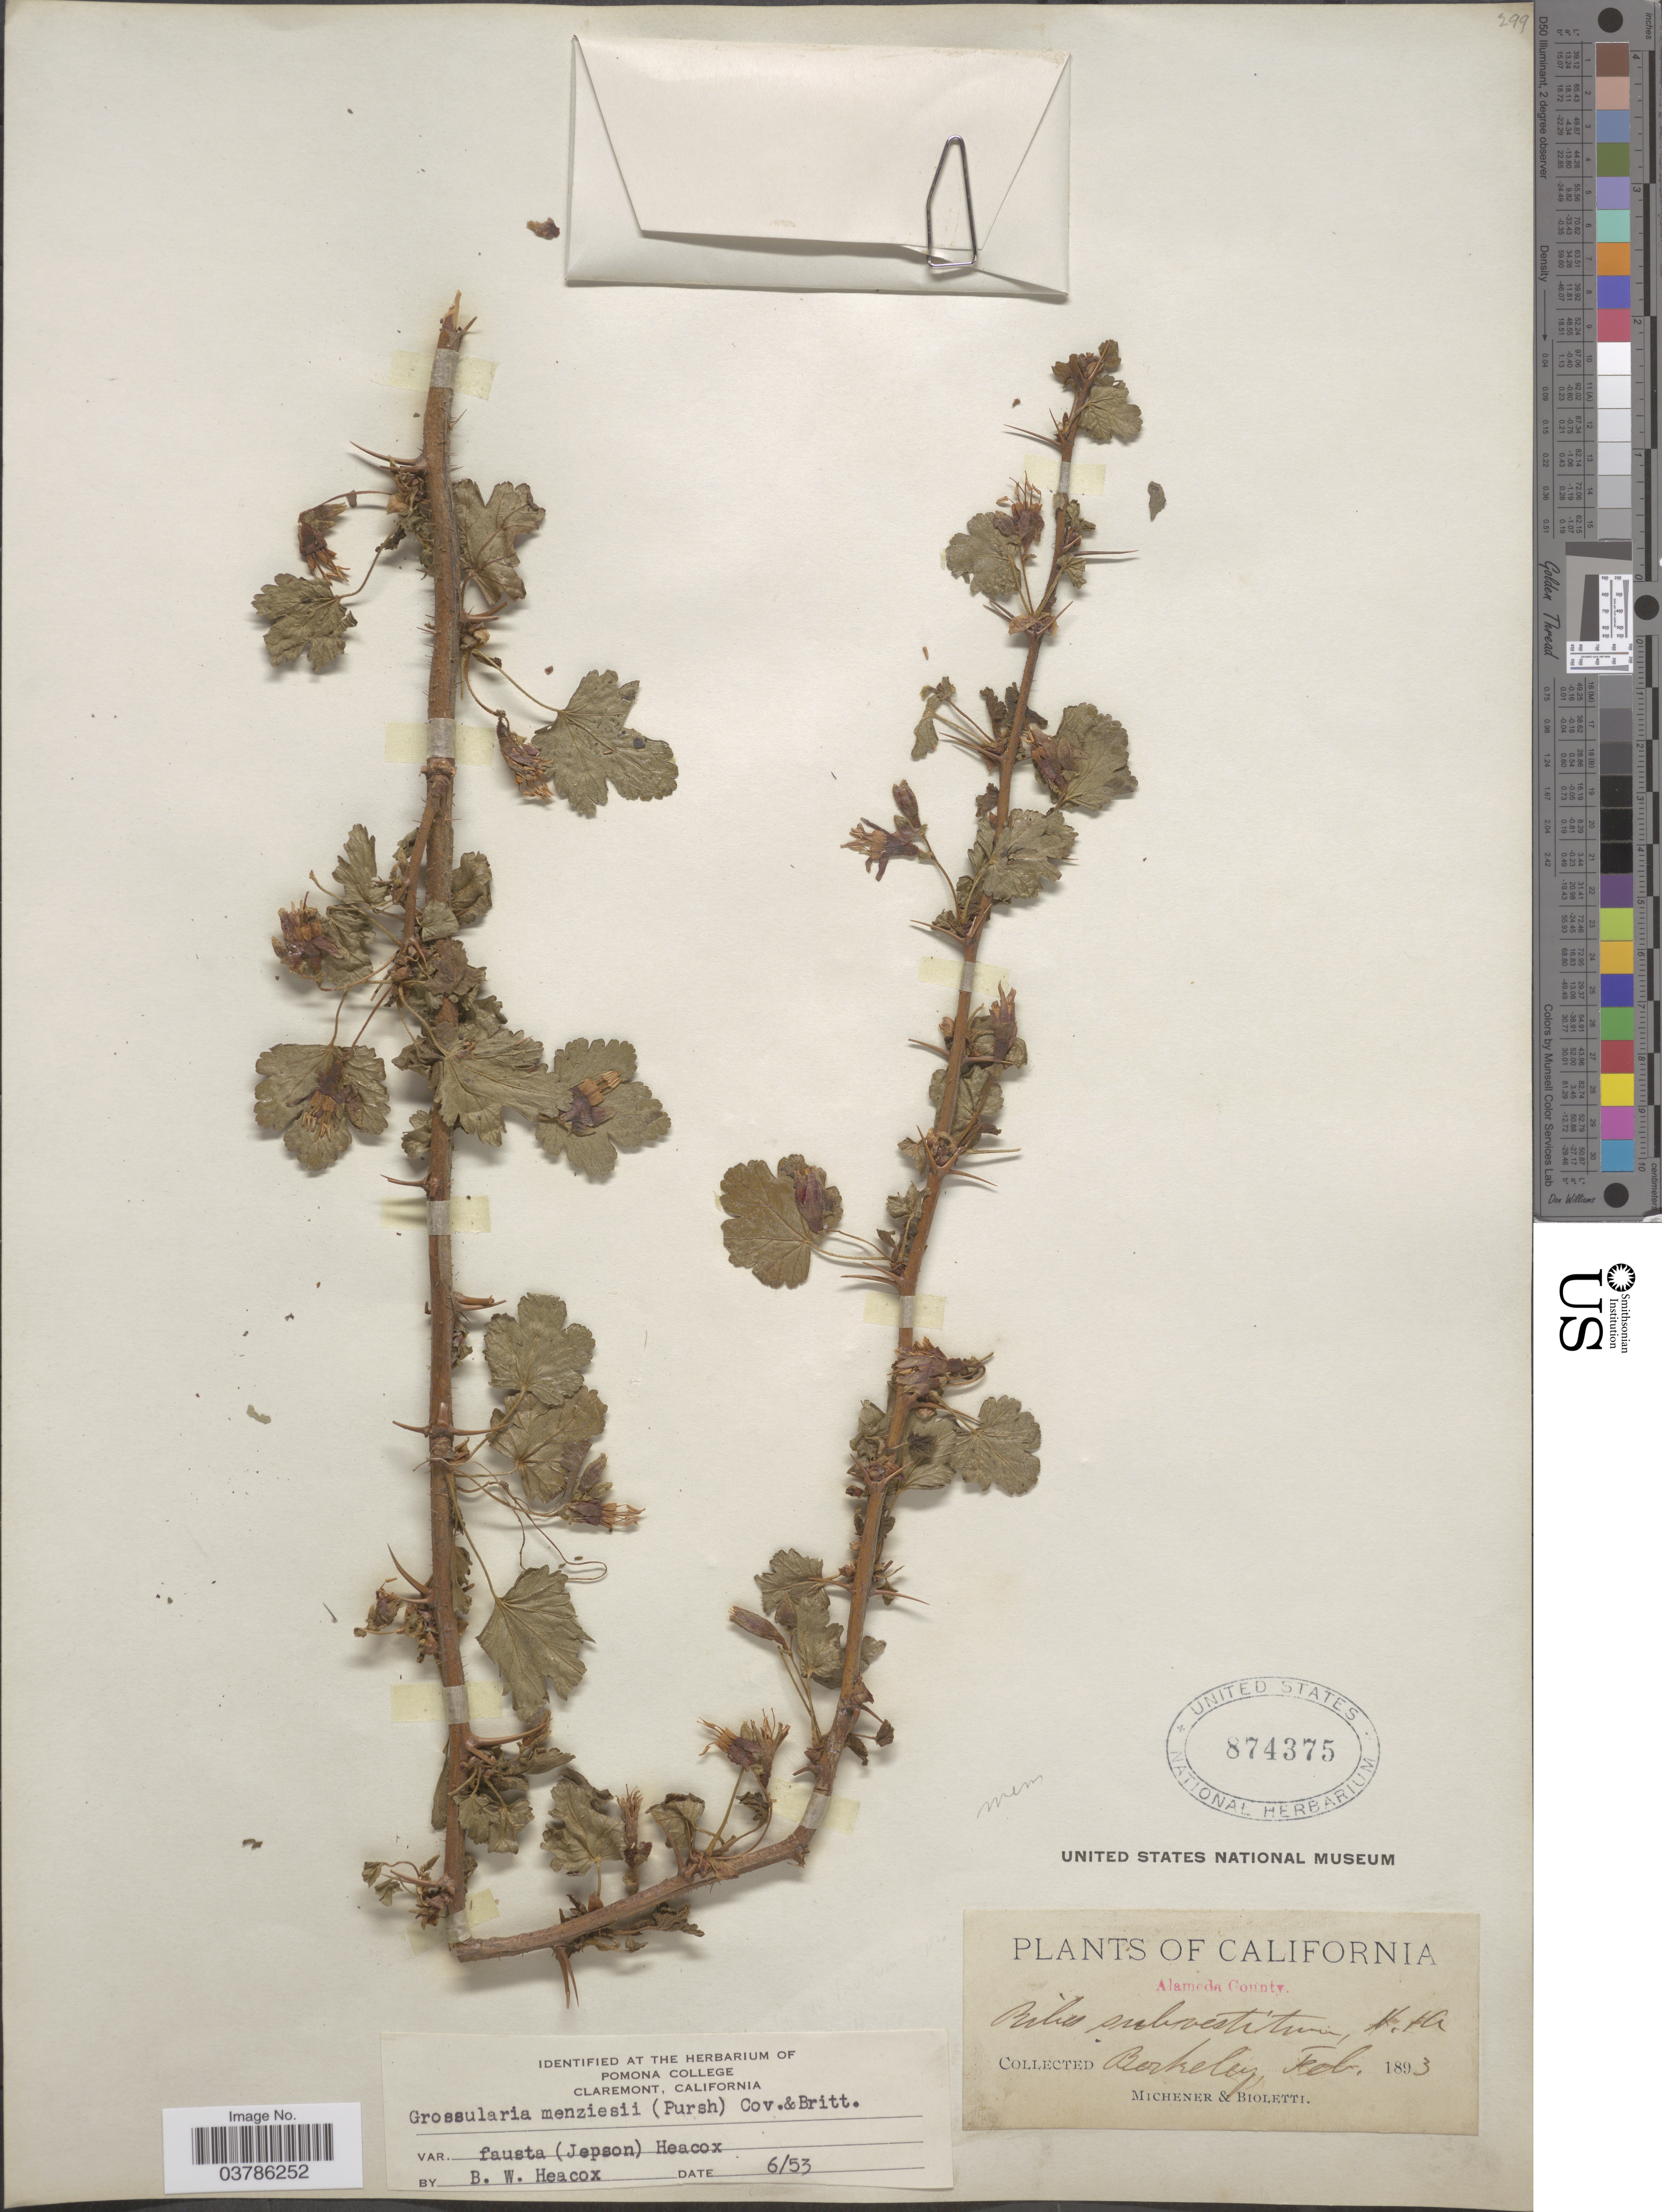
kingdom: Plantae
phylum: Tracheophyta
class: Magnoliopsida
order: Saxifragales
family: Grossulariaceae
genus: Ribes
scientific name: Ribes menziesii var. faustum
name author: Jeps.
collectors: -. Michener & -- Bioletti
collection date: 1893-02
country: United States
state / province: California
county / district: Alameda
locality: Alameda County. Berkeley.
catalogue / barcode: US 874375